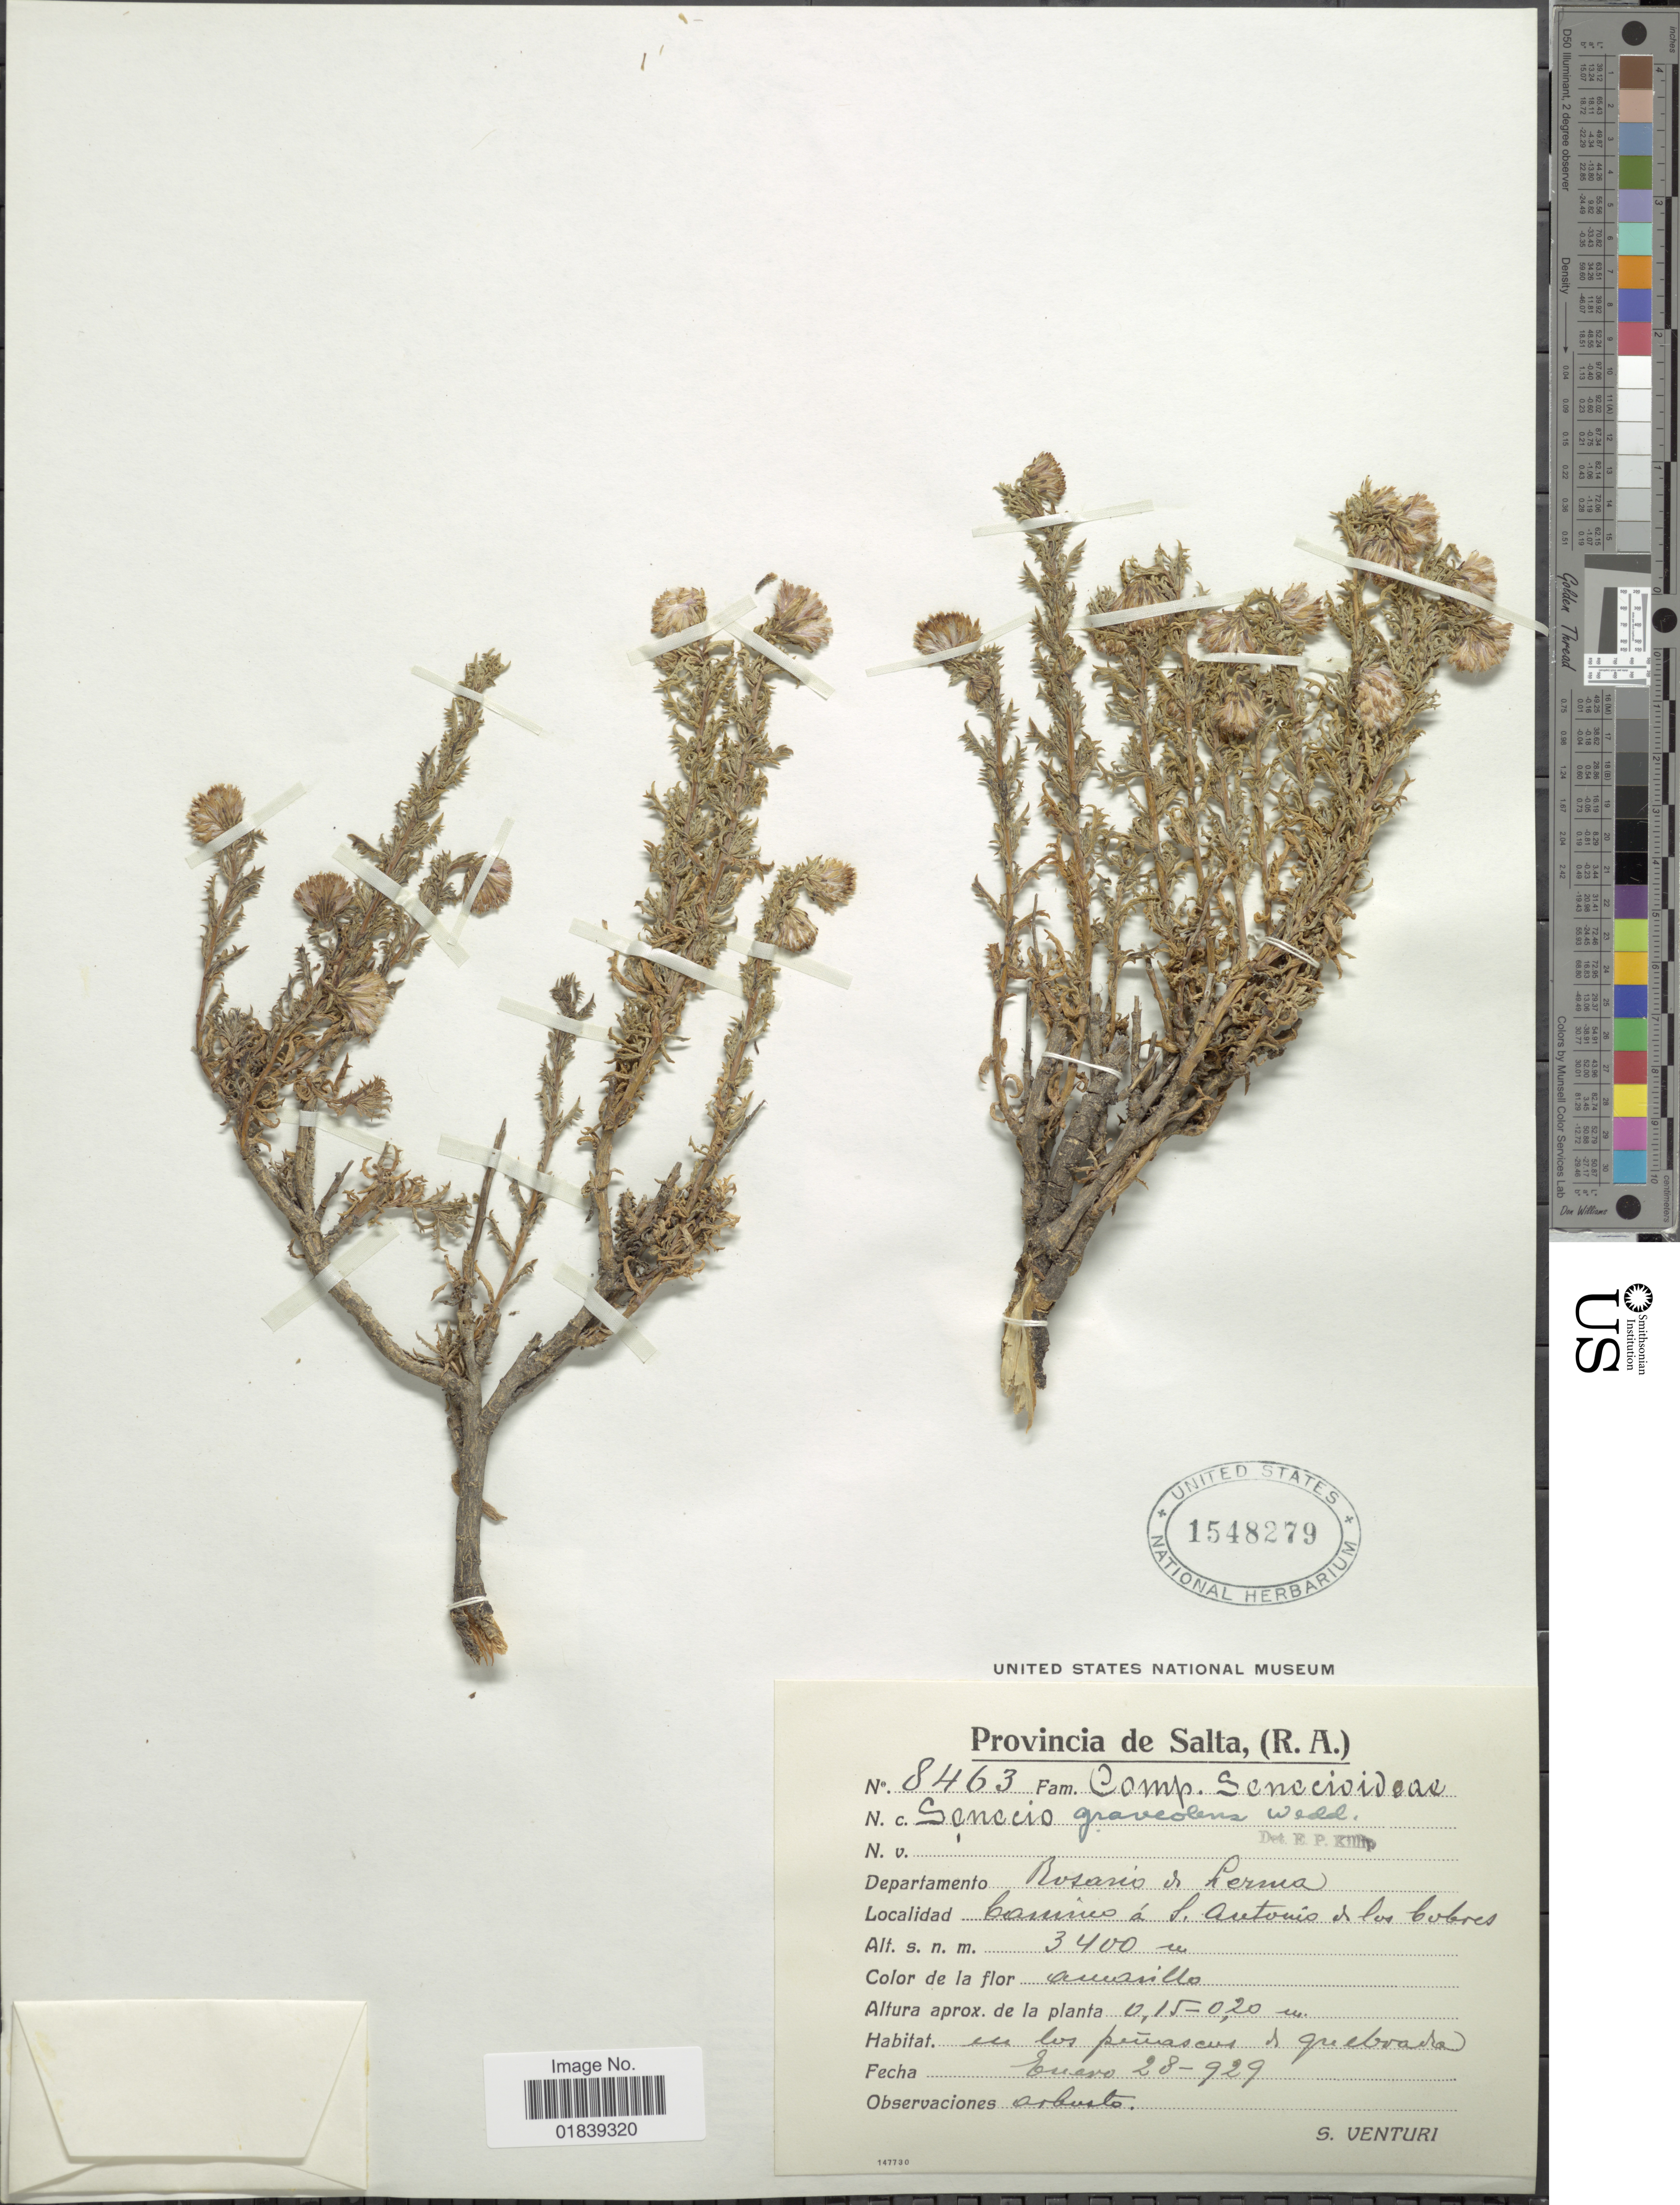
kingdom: Plantae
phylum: Tracheophyta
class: Magnoliopsida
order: Asterales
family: Asteraceae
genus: Senecio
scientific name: Senecio nutans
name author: Sch. Bip.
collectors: S. Venturi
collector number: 8463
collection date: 1929-01-28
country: Argentina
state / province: Salta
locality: Departamento Rosario de Lerma, Camino a S. Antonio de los Cobres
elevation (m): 3400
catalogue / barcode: US 1548279